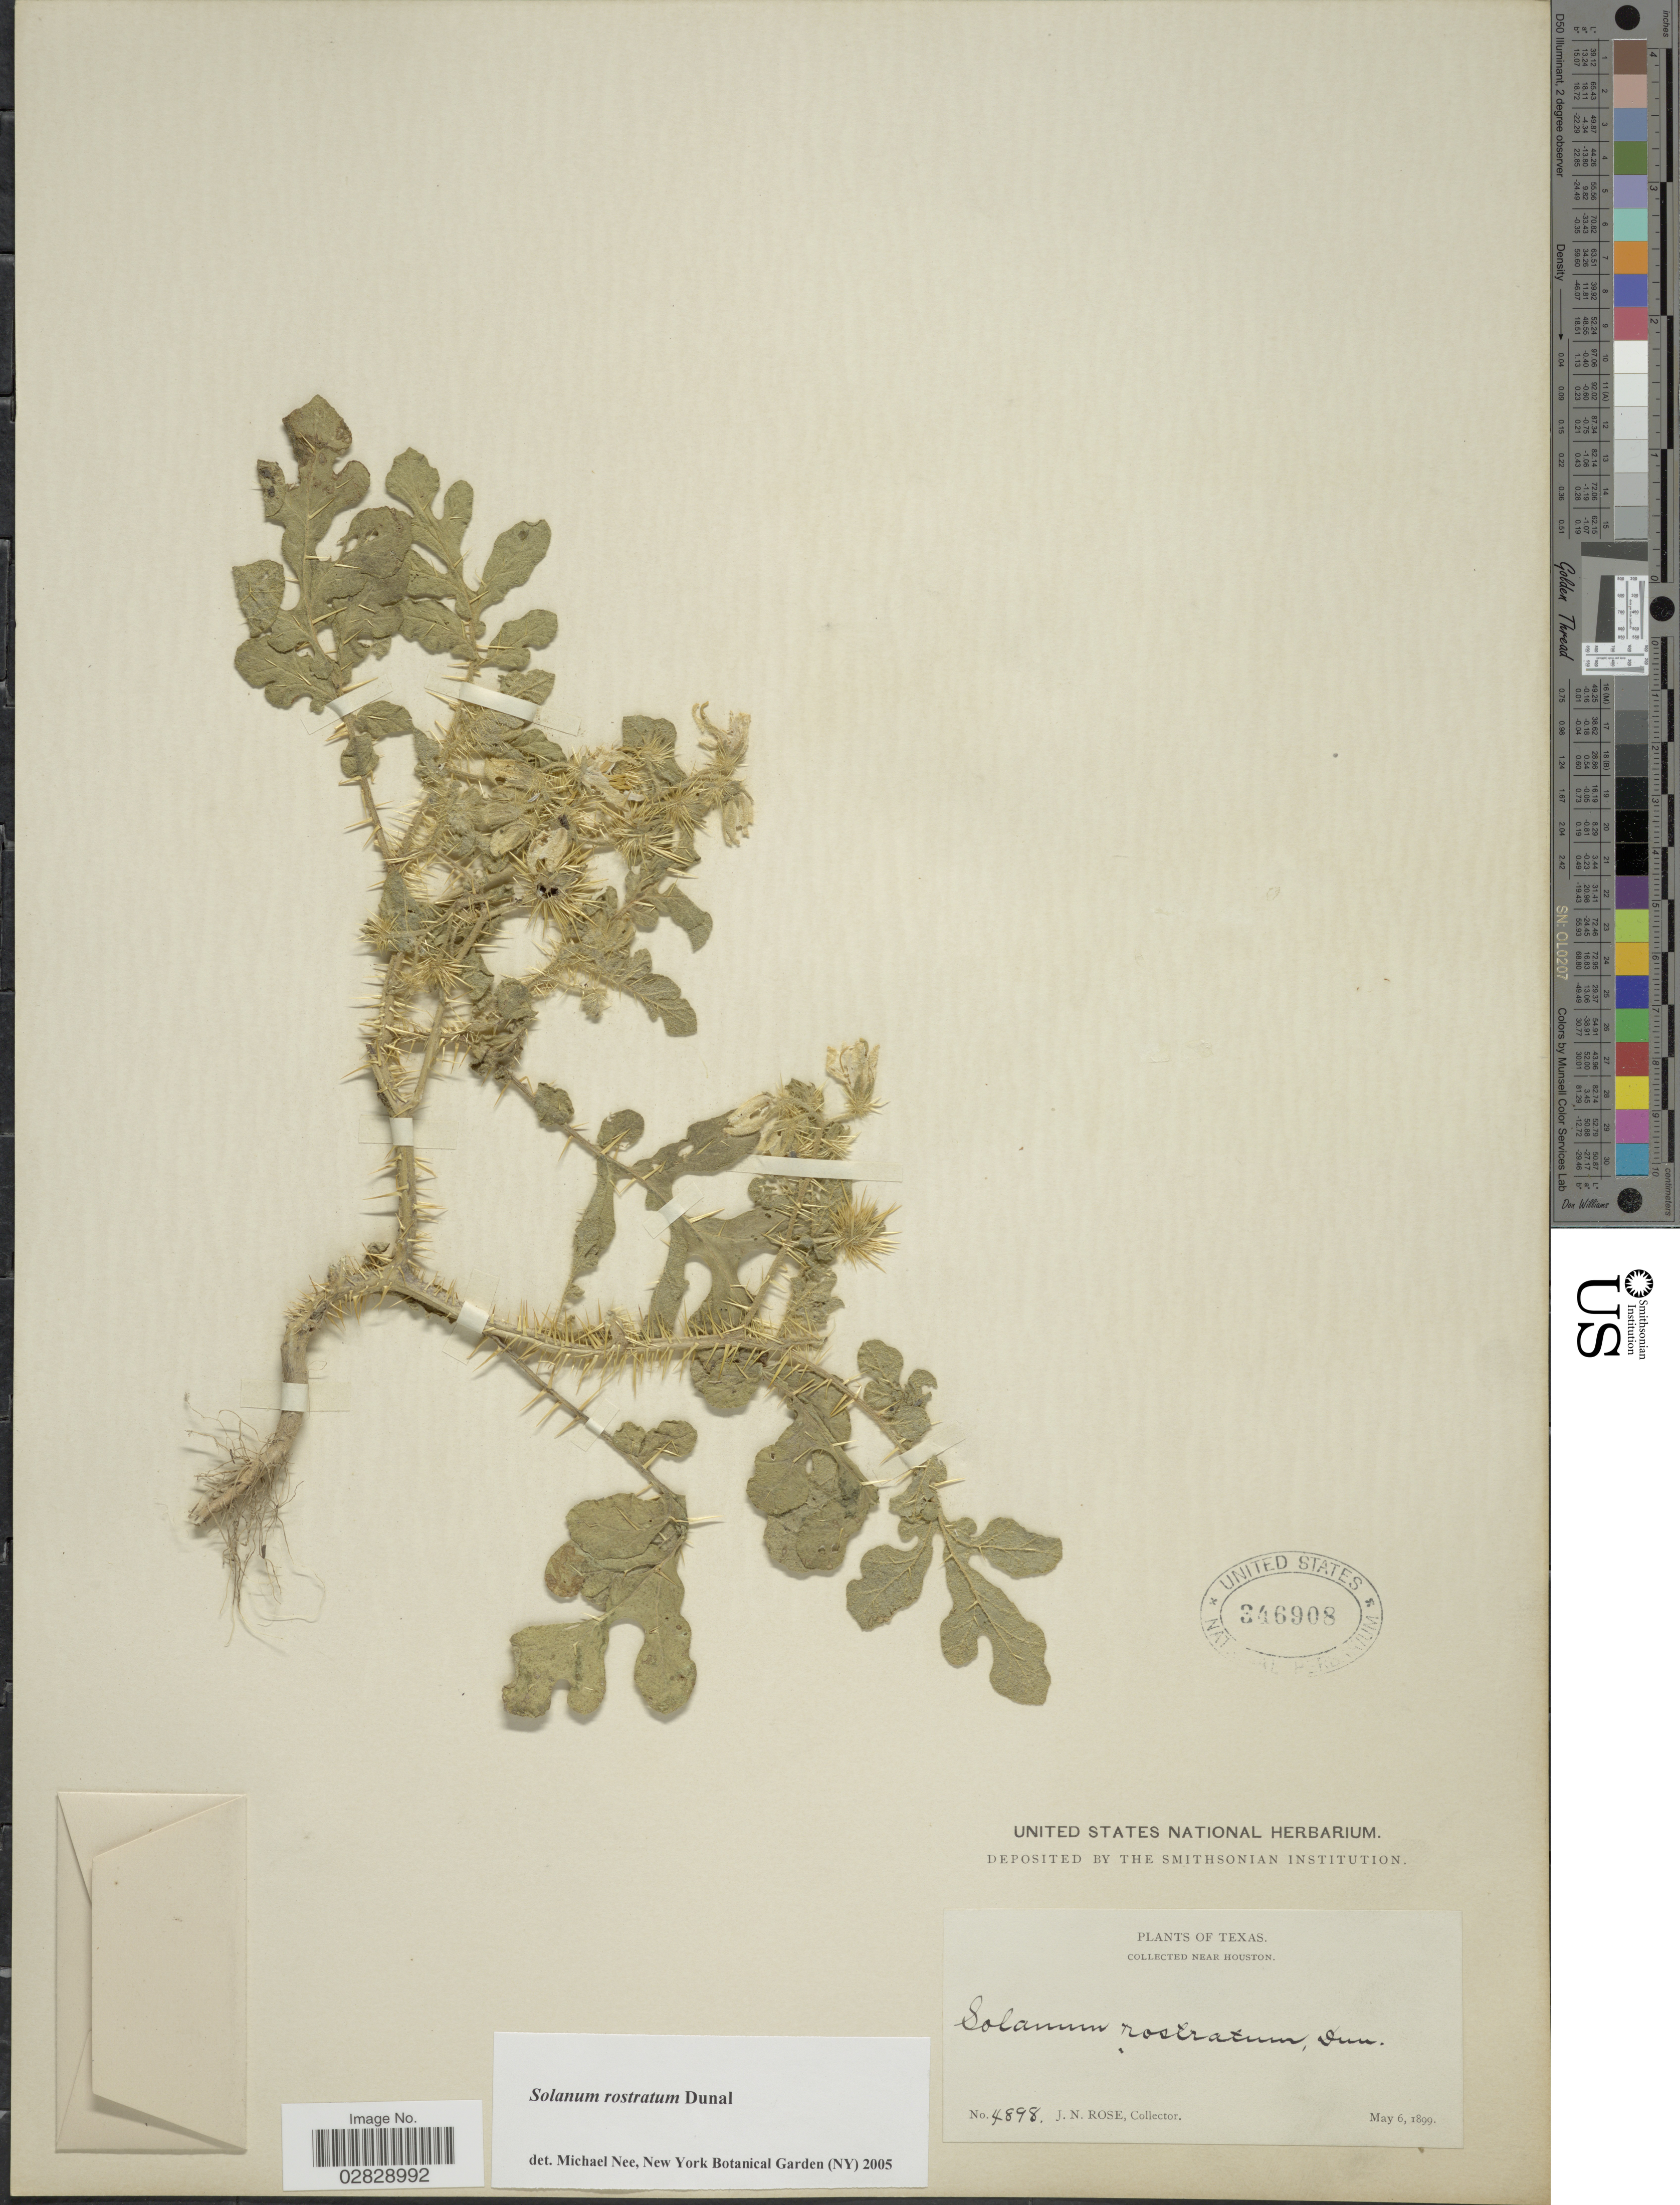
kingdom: Plantae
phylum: Tracheophyta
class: Magnoliopsida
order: Solanales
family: Solanaceae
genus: Solanum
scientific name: Solanum rostratum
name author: Dunal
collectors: J. N. Rose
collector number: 4898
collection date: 1899-05-06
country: United States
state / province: Texas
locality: Near Houston.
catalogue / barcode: US 346908